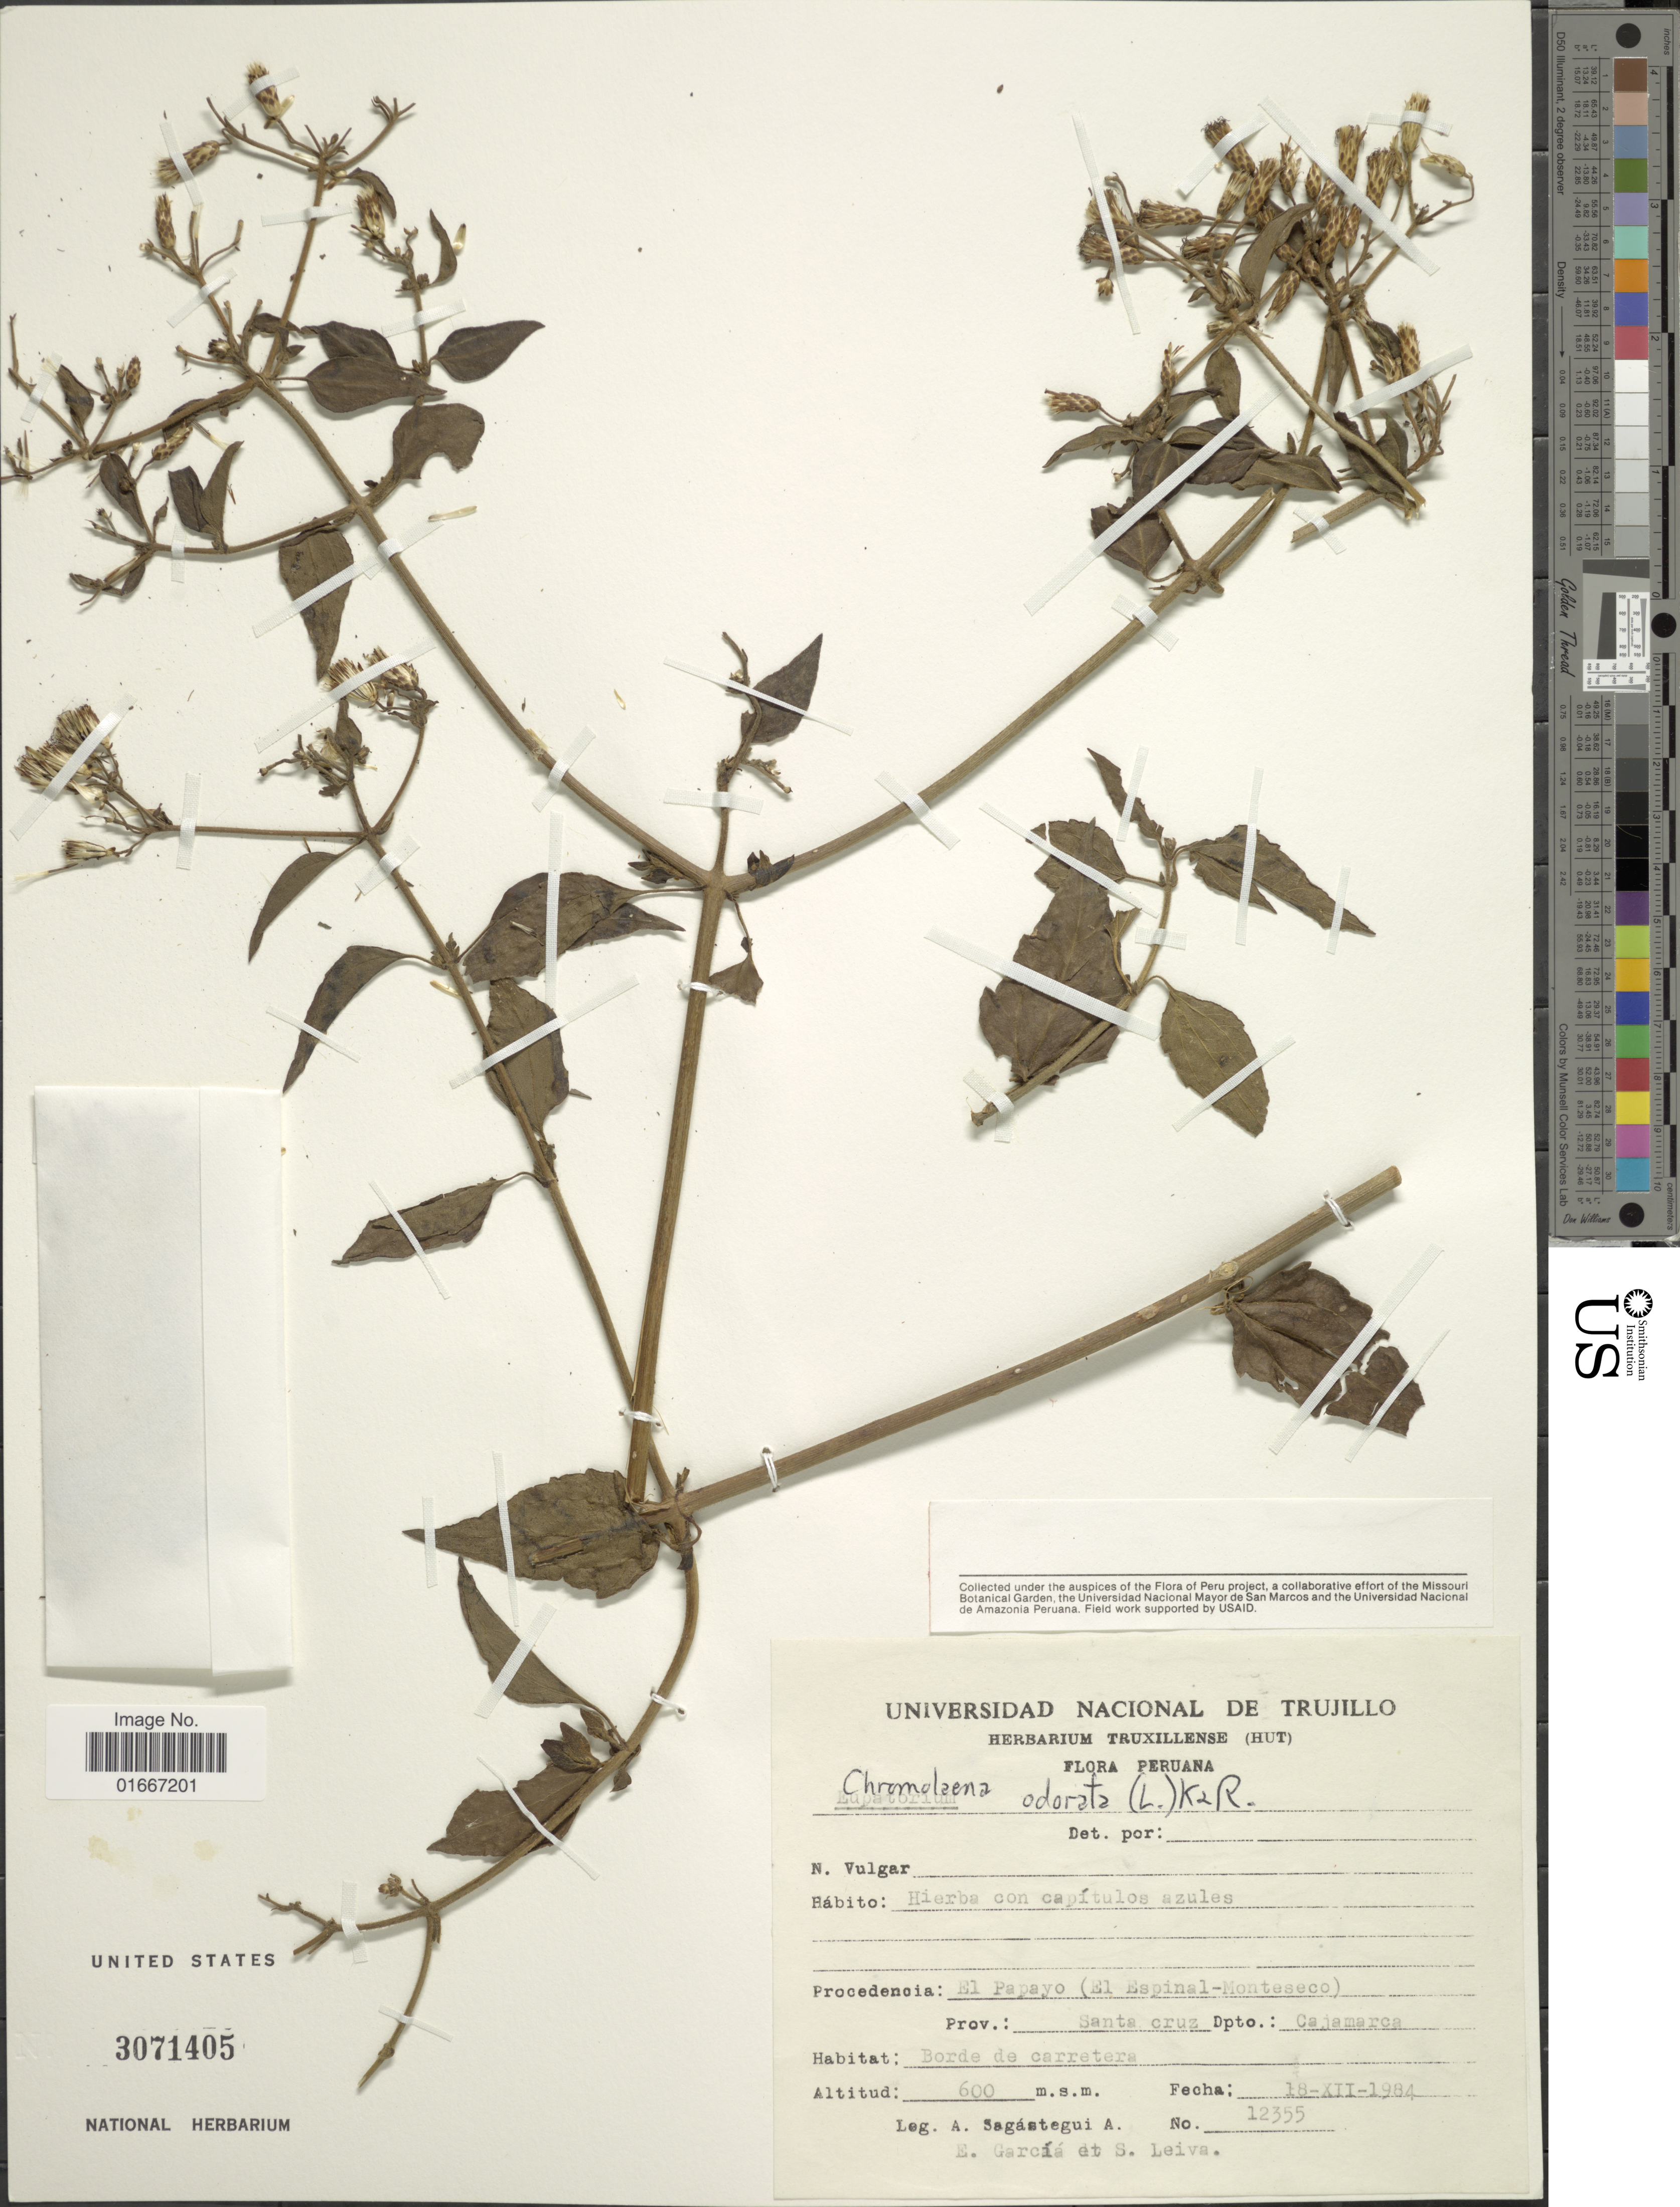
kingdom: Plantae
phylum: Tracheophyta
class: Magnoliopsida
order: Asterales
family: Asteraceae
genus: Chromolaena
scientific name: Chromolaena odorata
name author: (L.) R.M. King & H. Rob.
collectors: A. Sagástegui A., E. Garcia & S. Leiva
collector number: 12355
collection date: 1984-12-18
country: Peru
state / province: Cajamarca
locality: Procdencia: El Papayo (El Espinal - Monteseco) Prov. Santa Cruz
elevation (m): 600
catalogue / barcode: US 3071405